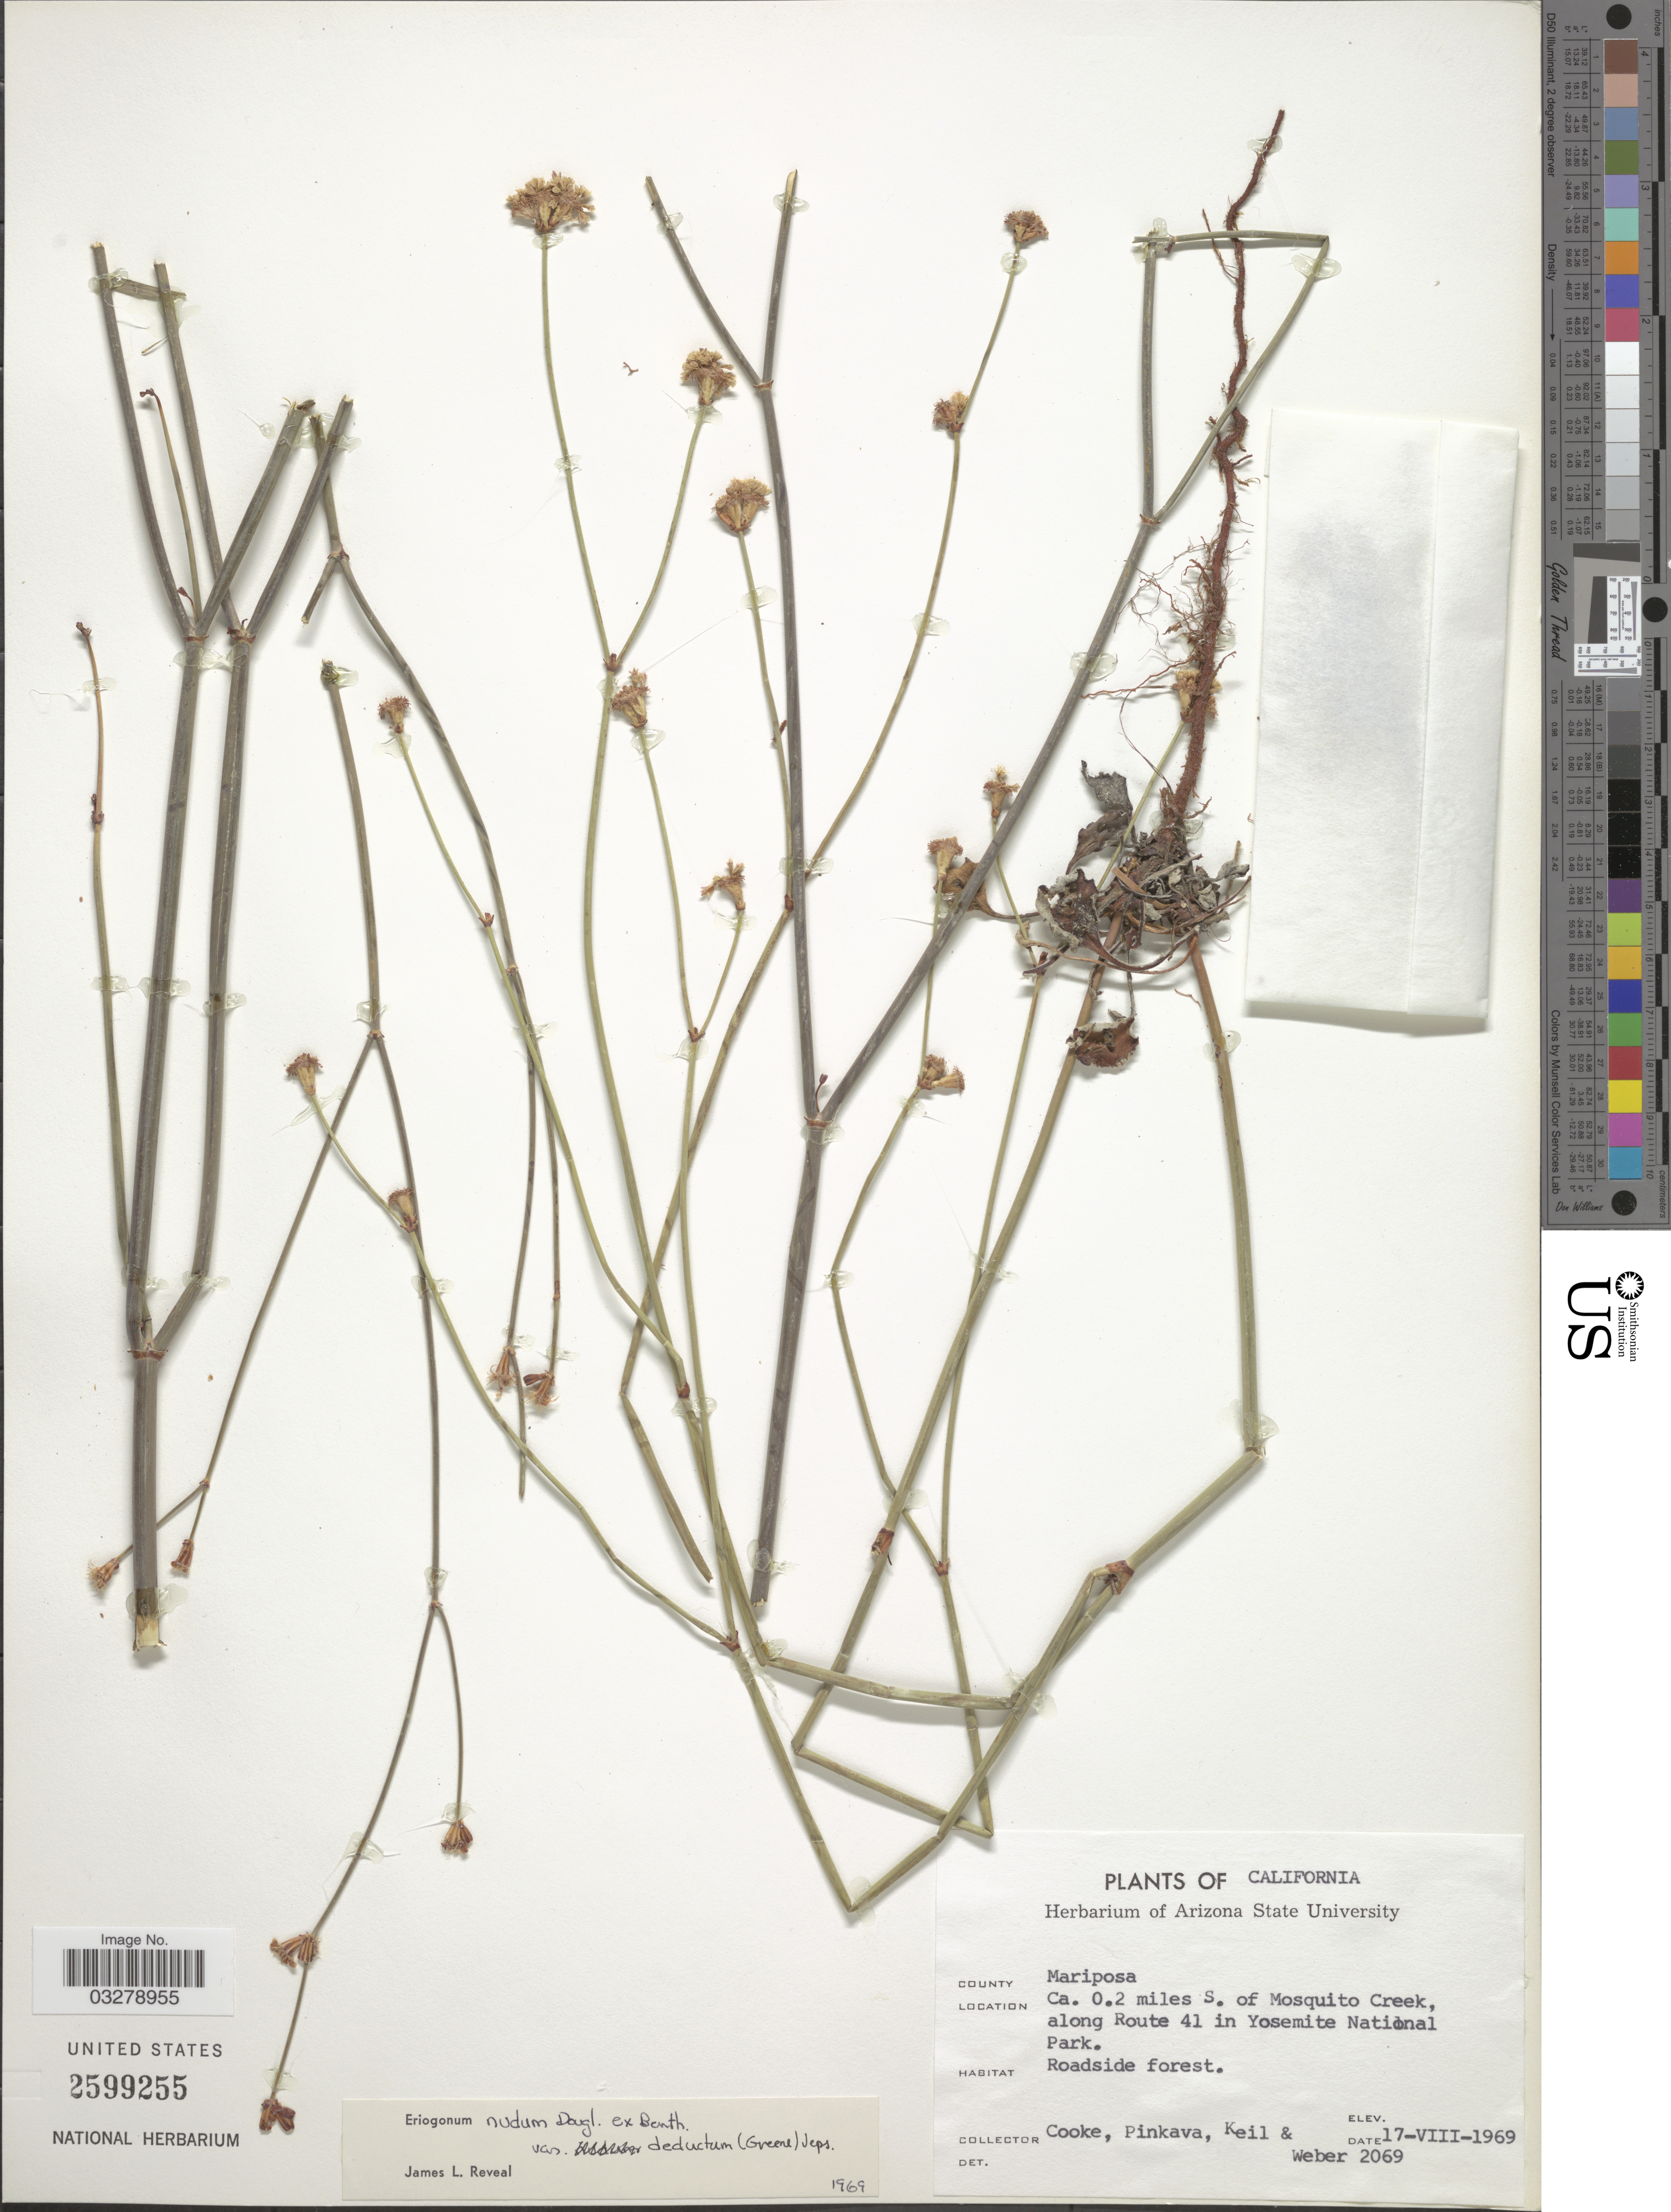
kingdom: Plantae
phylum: Tracheophyta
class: Magnoliopsida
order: Caryophyllales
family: Polygonaceae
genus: Eriogonum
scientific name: Eriogonum nudum var. deductum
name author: (Greene) Jeps.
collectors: Cooke, -. Pinkava, Keil & -- Weber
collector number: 2069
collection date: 1969-08-17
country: United States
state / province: California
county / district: Mariposa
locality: County Mariposa, Ca. 0.2 miles S. of Mosquito Creek, along Route 41 in Yosemite National Park.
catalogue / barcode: US 2599255